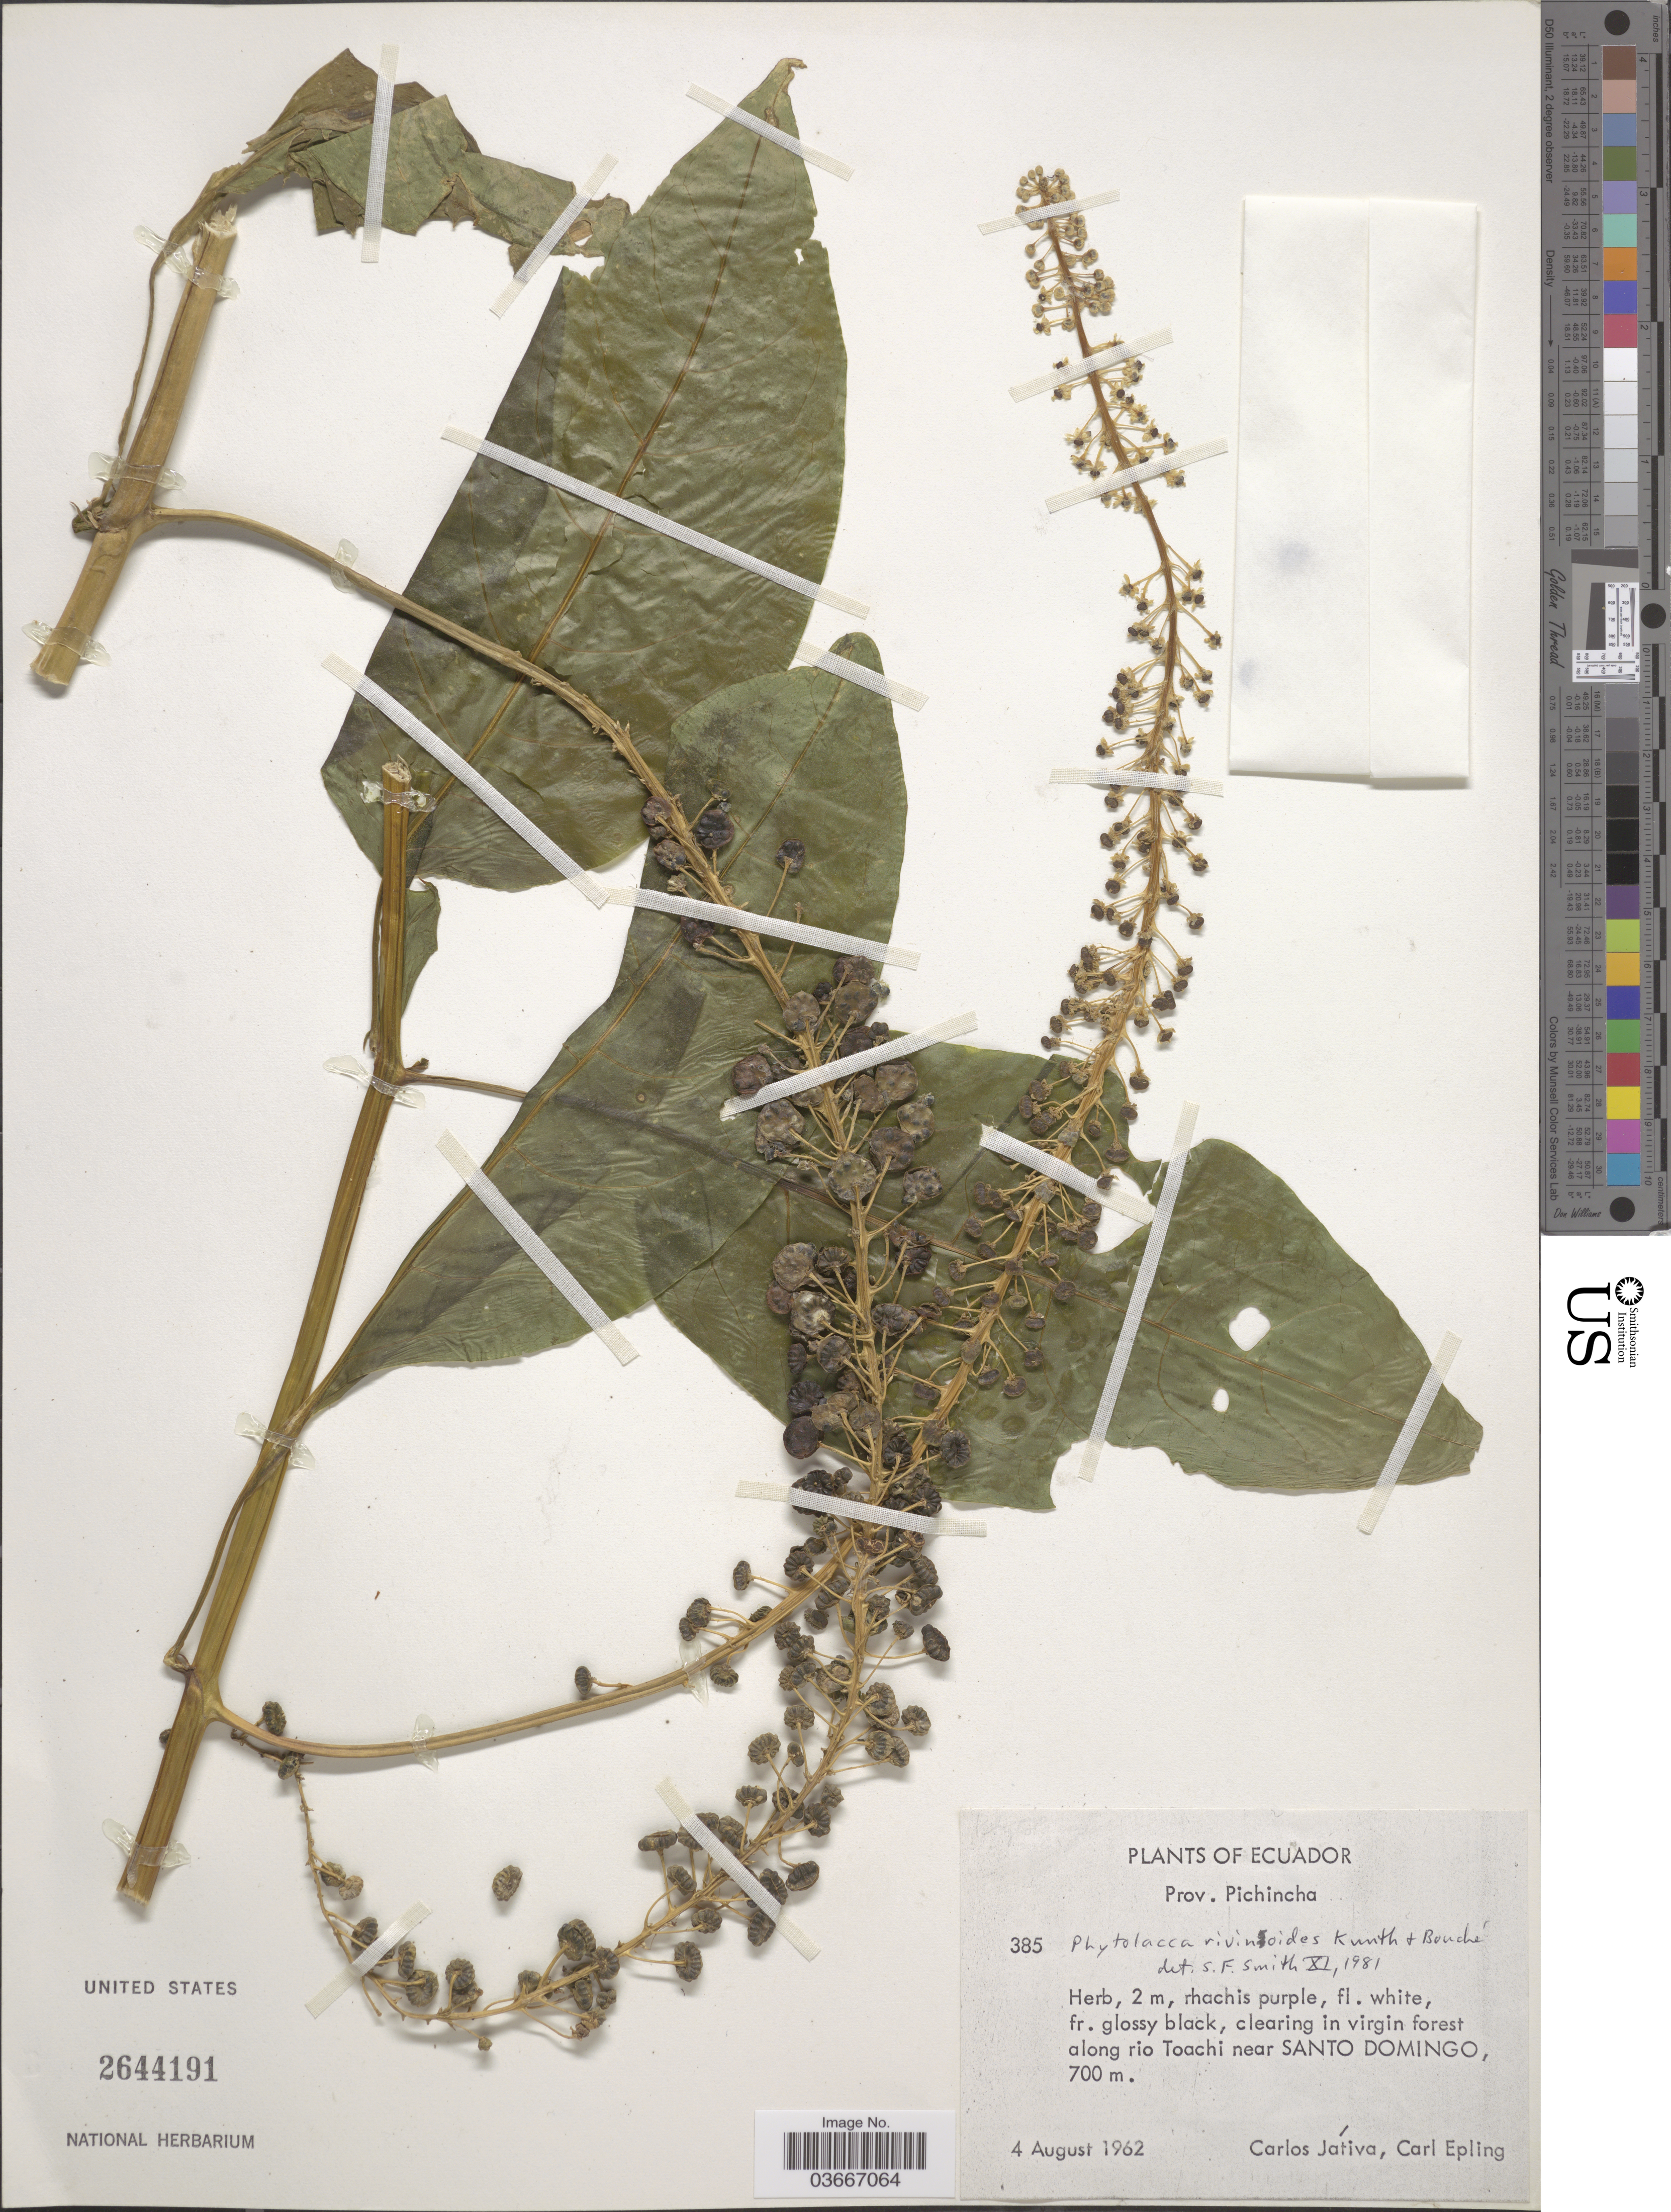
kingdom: Plantae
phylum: Tracheophyta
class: Magnoliopsida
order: Caryophyllales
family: Phytolaccaceae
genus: Phytolacca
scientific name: Phytolacca rivinoides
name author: Kunth & C.D. Bouché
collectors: C. D. Játiva & C. C. Epling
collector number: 385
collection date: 1962-08-04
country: Ecuador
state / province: Pichincha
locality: Clearing in virgin forest along rio Toachi near Santo Domingo.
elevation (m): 700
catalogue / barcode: US 2644191